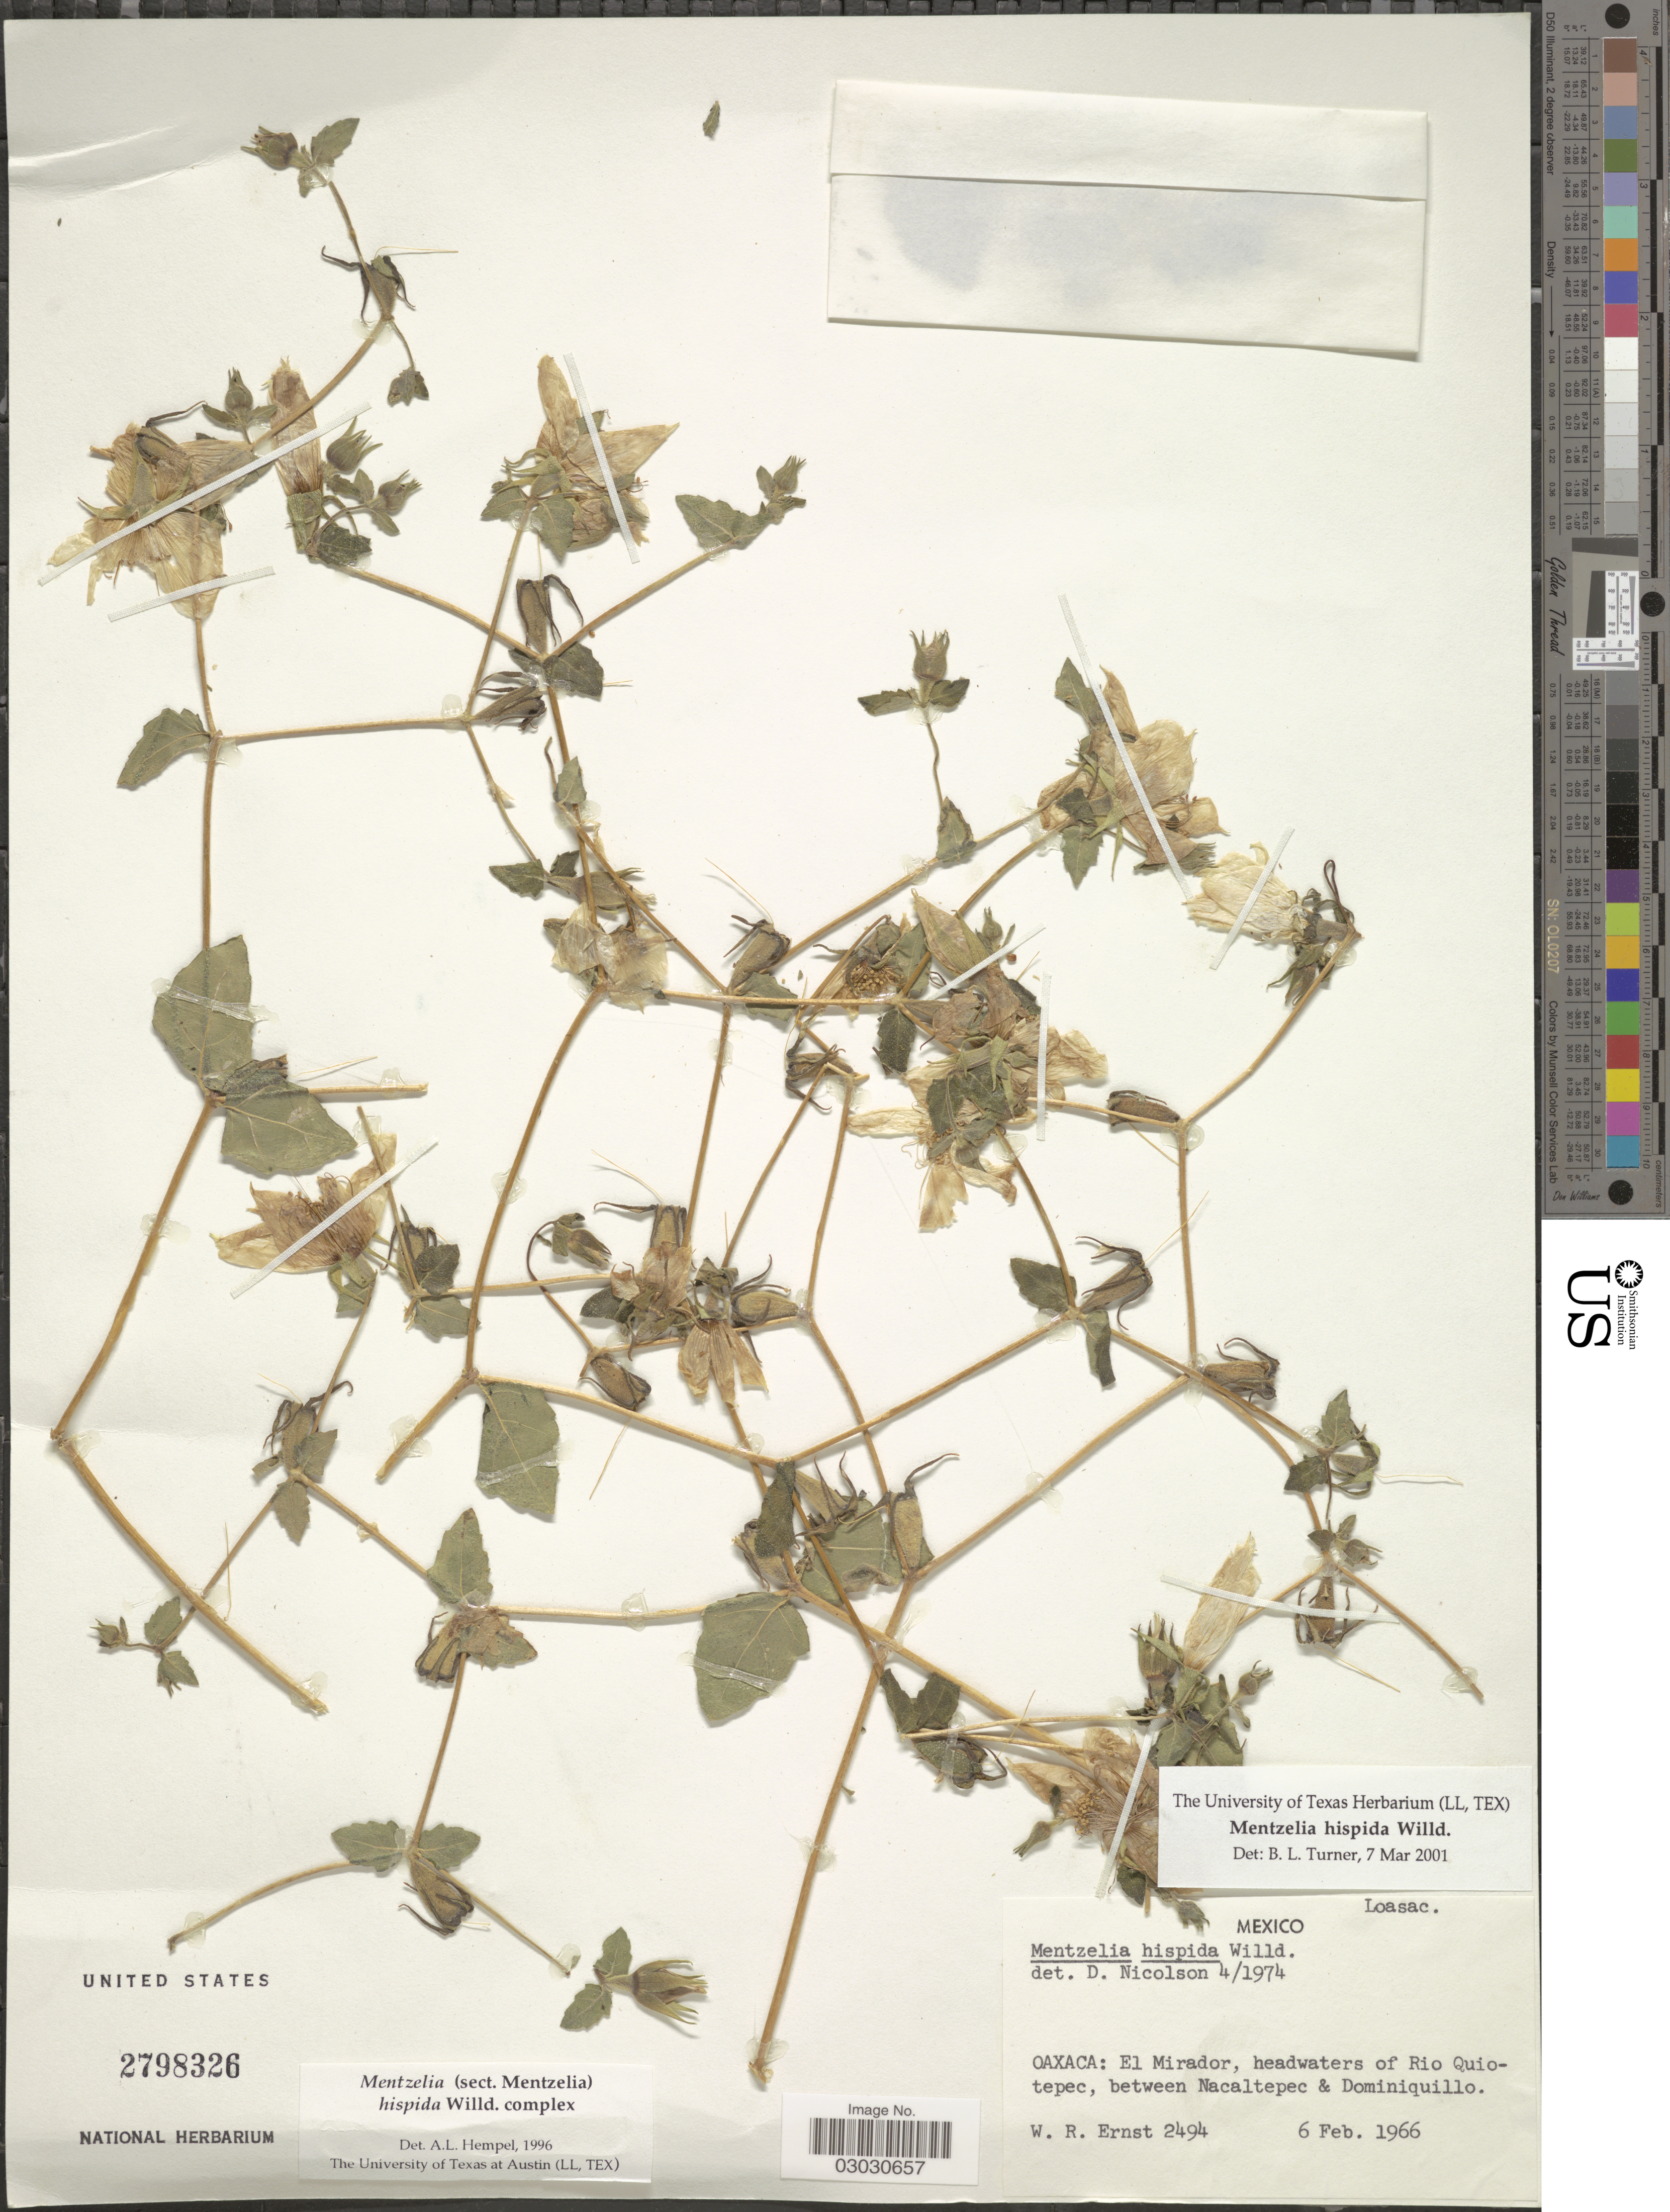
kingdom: Plantae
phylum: Tracheophyta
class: Magnoliopsida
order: Cornales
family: Loasaceae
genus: Mentzelia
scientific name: Mentzelia hispida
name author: Willd.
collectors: W. R. Ernst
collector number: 2494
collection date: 1966-02-06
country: Mexico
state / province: Oaxaca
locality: El Mirador, headwaters of Rio Quiotepec, between Nacaltepec & Dominiquillo.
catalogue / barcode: US 2798326